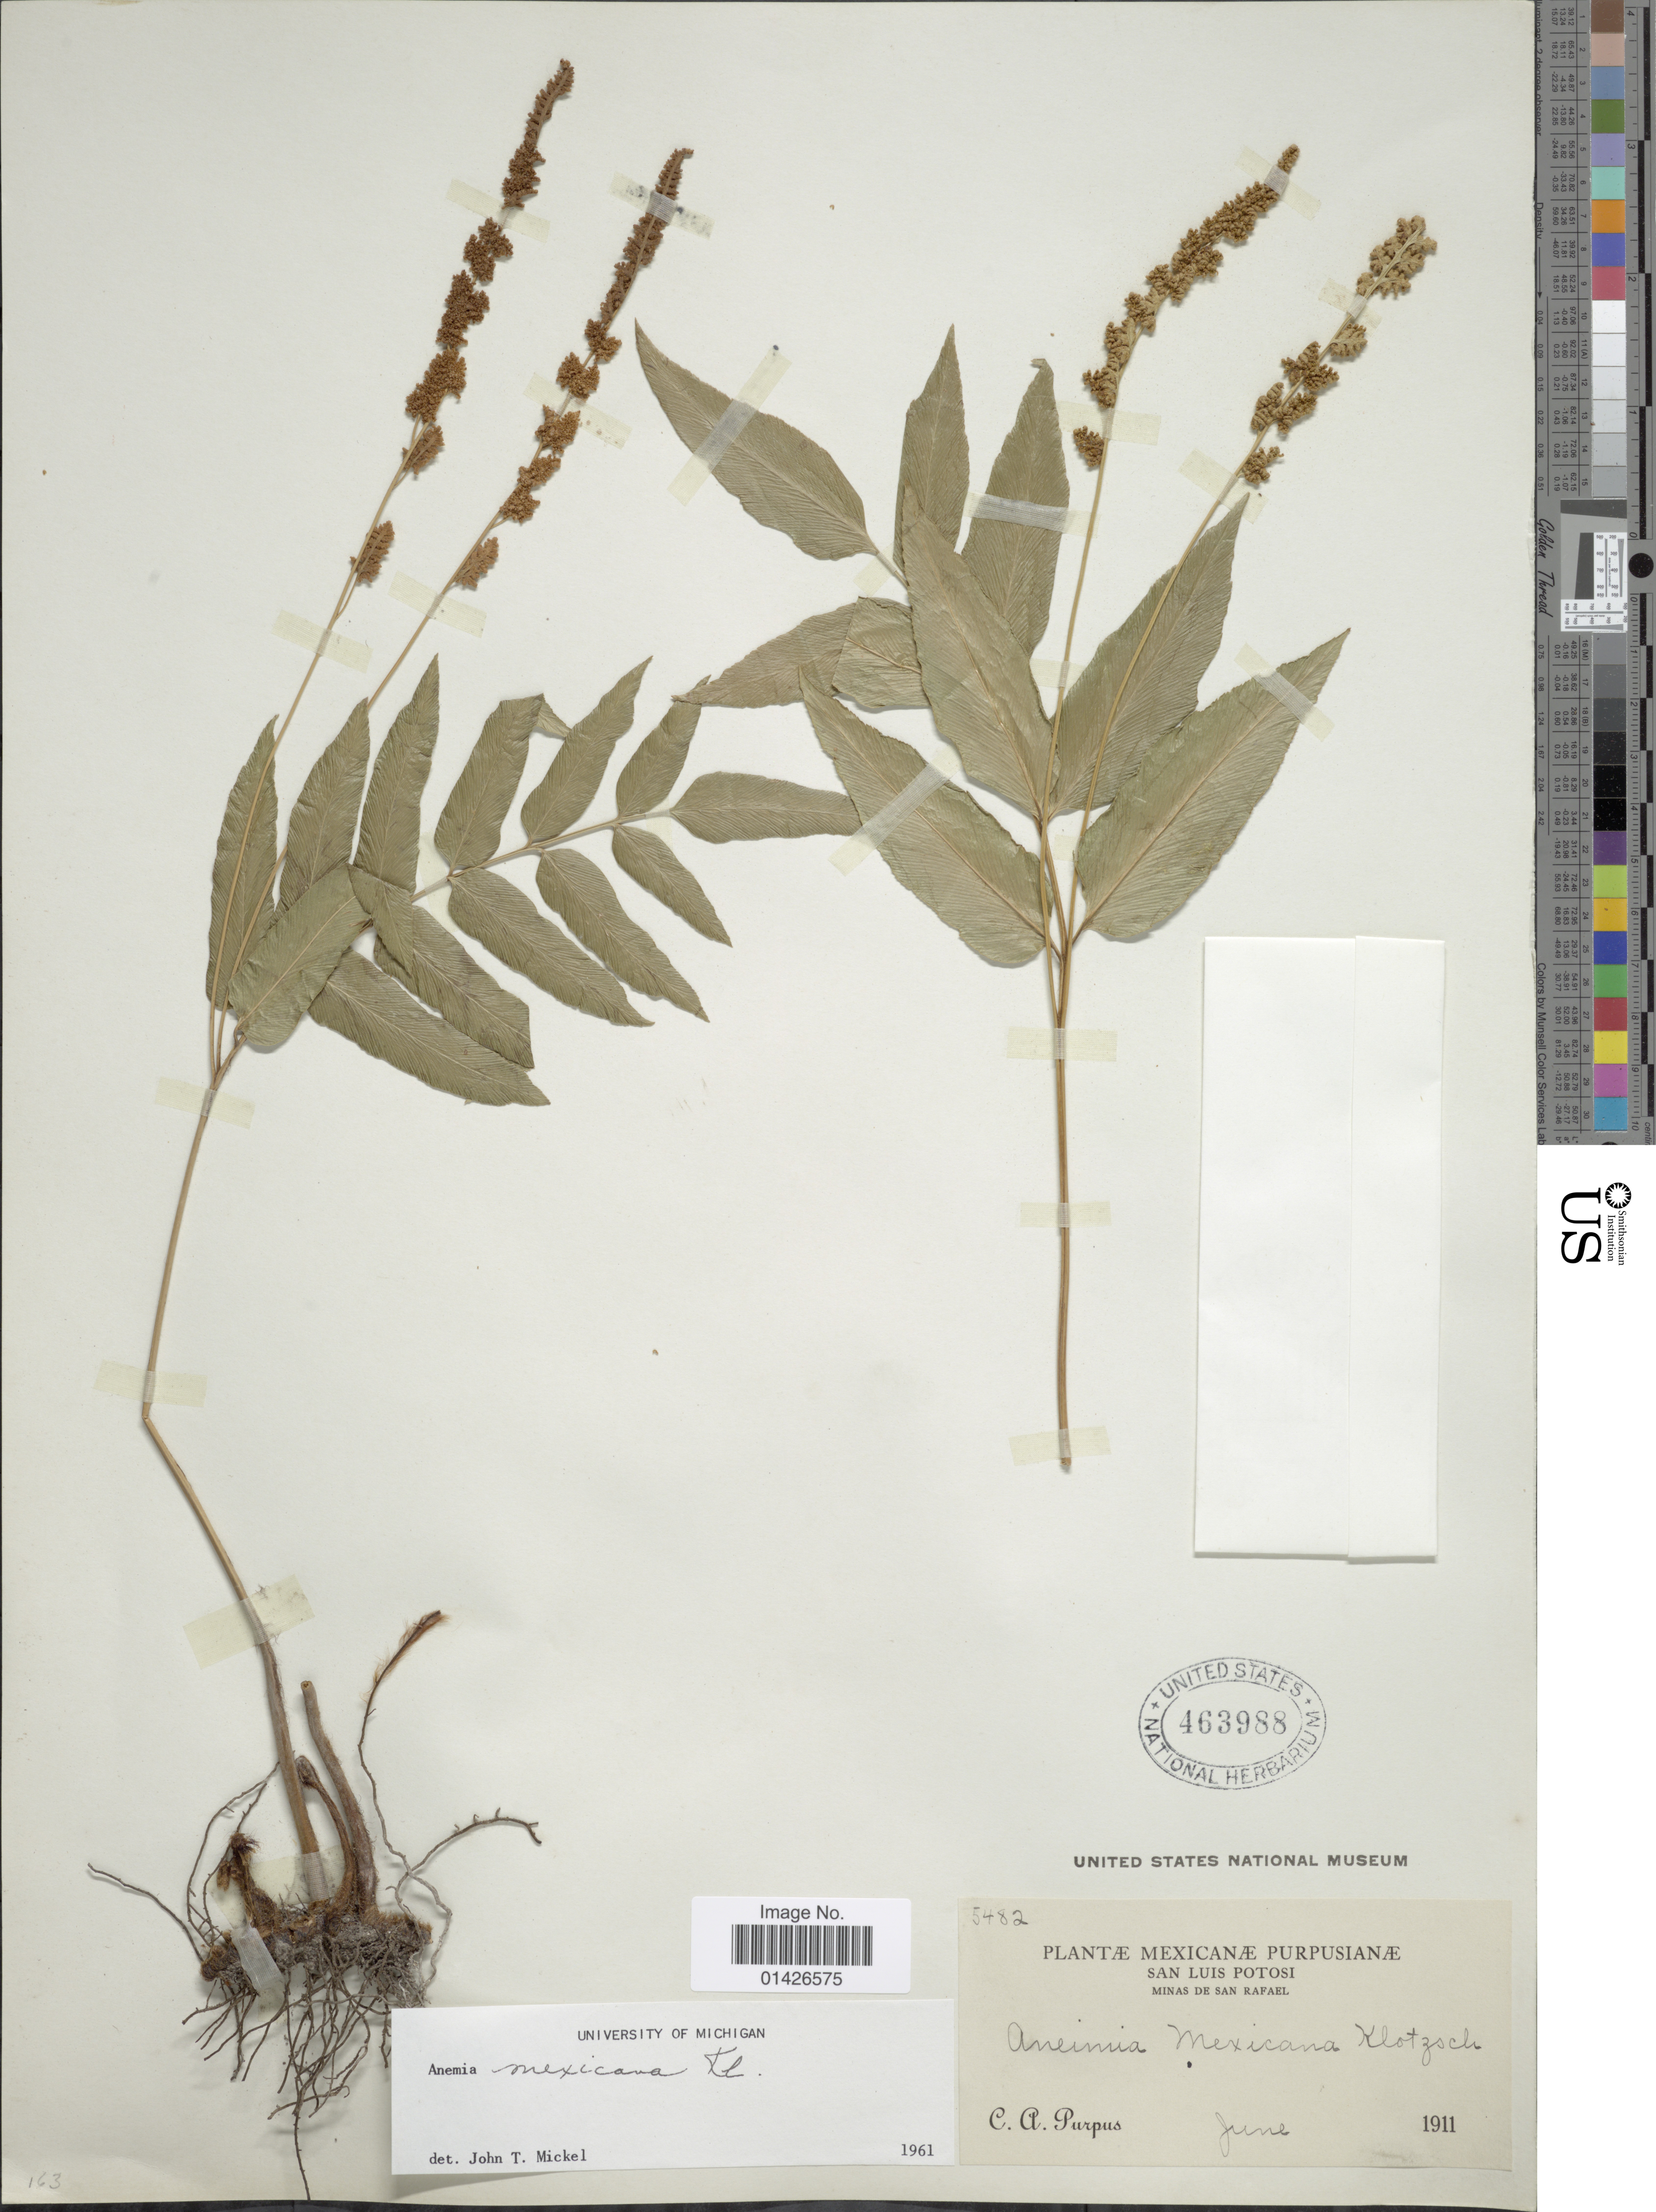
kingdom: Plantae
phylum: Tracheophyta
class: Polypodiopsida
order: Schizaeales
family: Anemiaceae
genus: Anemia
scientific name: Anemia mexicana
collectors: C. A. Purpus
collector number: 5482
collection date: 1911-06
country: Mexico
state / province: San Luis Potosí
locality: Minas de San Rafael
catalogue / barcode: US 463988